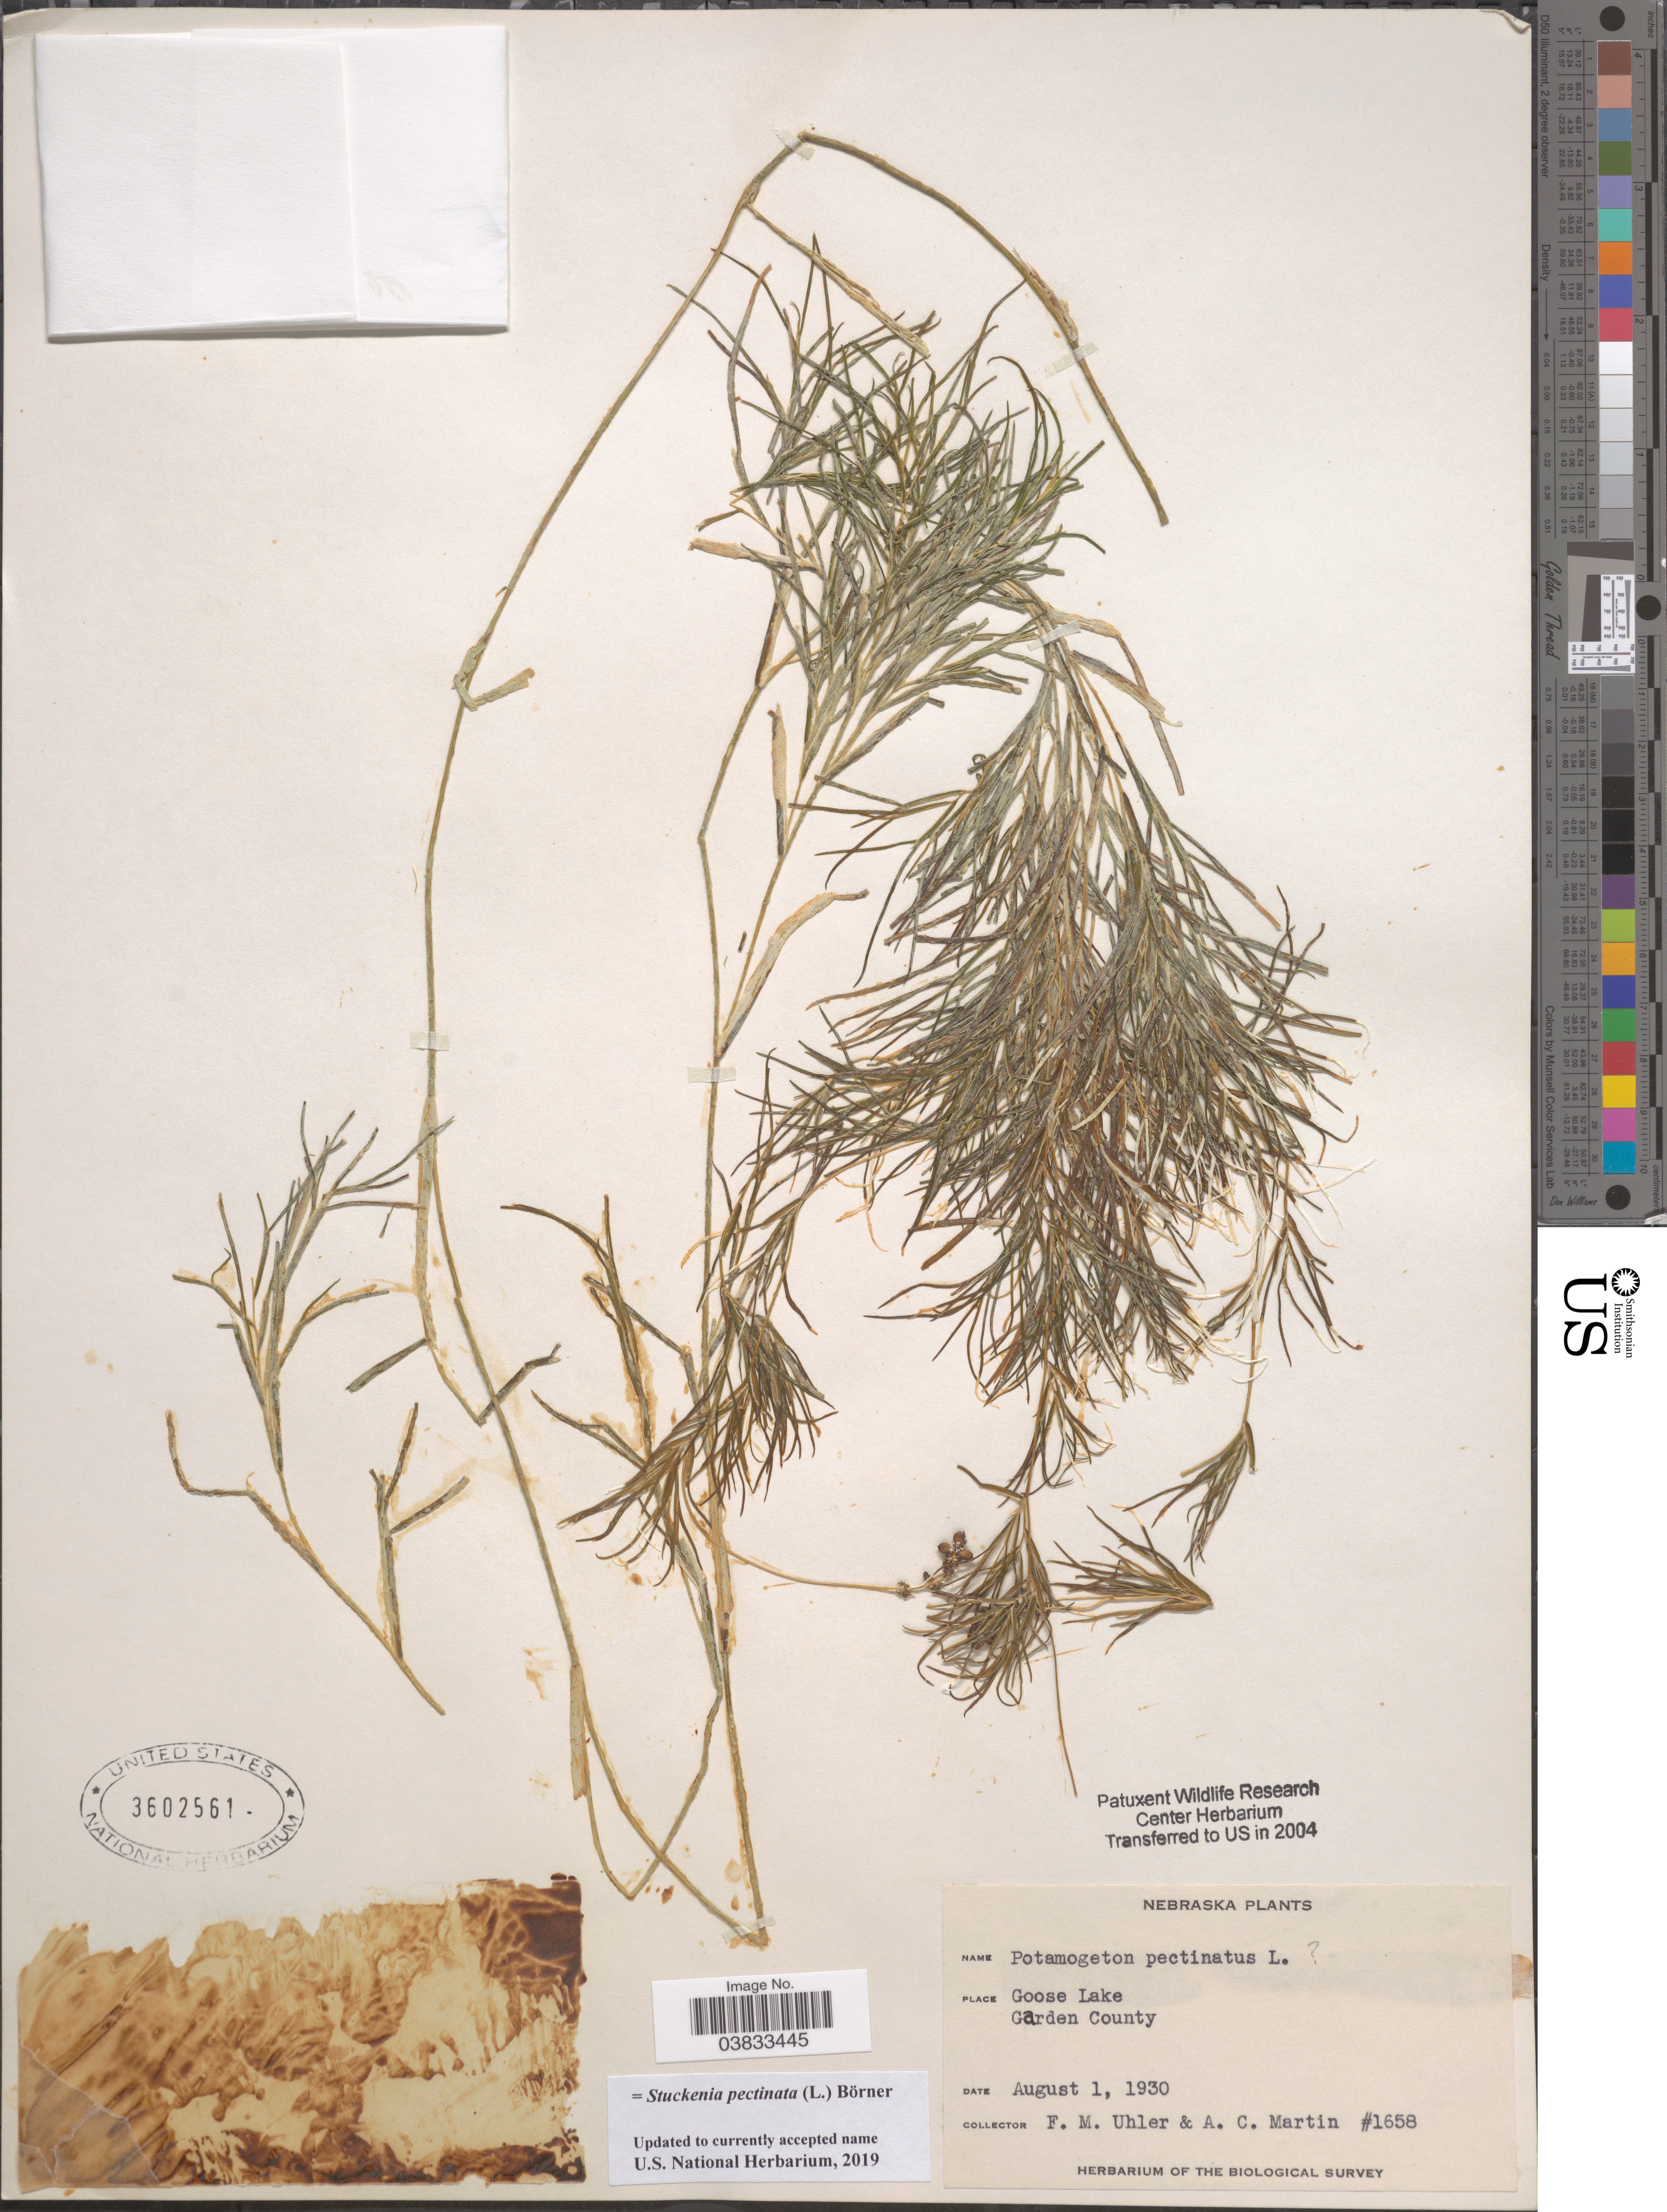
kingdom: Plantae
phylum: Tracheophyta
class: Liliopsida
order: Alismatales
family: Potamogetonaceae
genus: Stuckenia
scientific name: Stuckenia pectinata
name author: (L.) Börner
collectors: F. M. Uhler & A. C. Martin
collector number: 1658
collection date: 1930-08-01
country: United States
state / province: Nebraska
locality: Goose Lake. Garden County.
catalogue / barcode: US 3602561